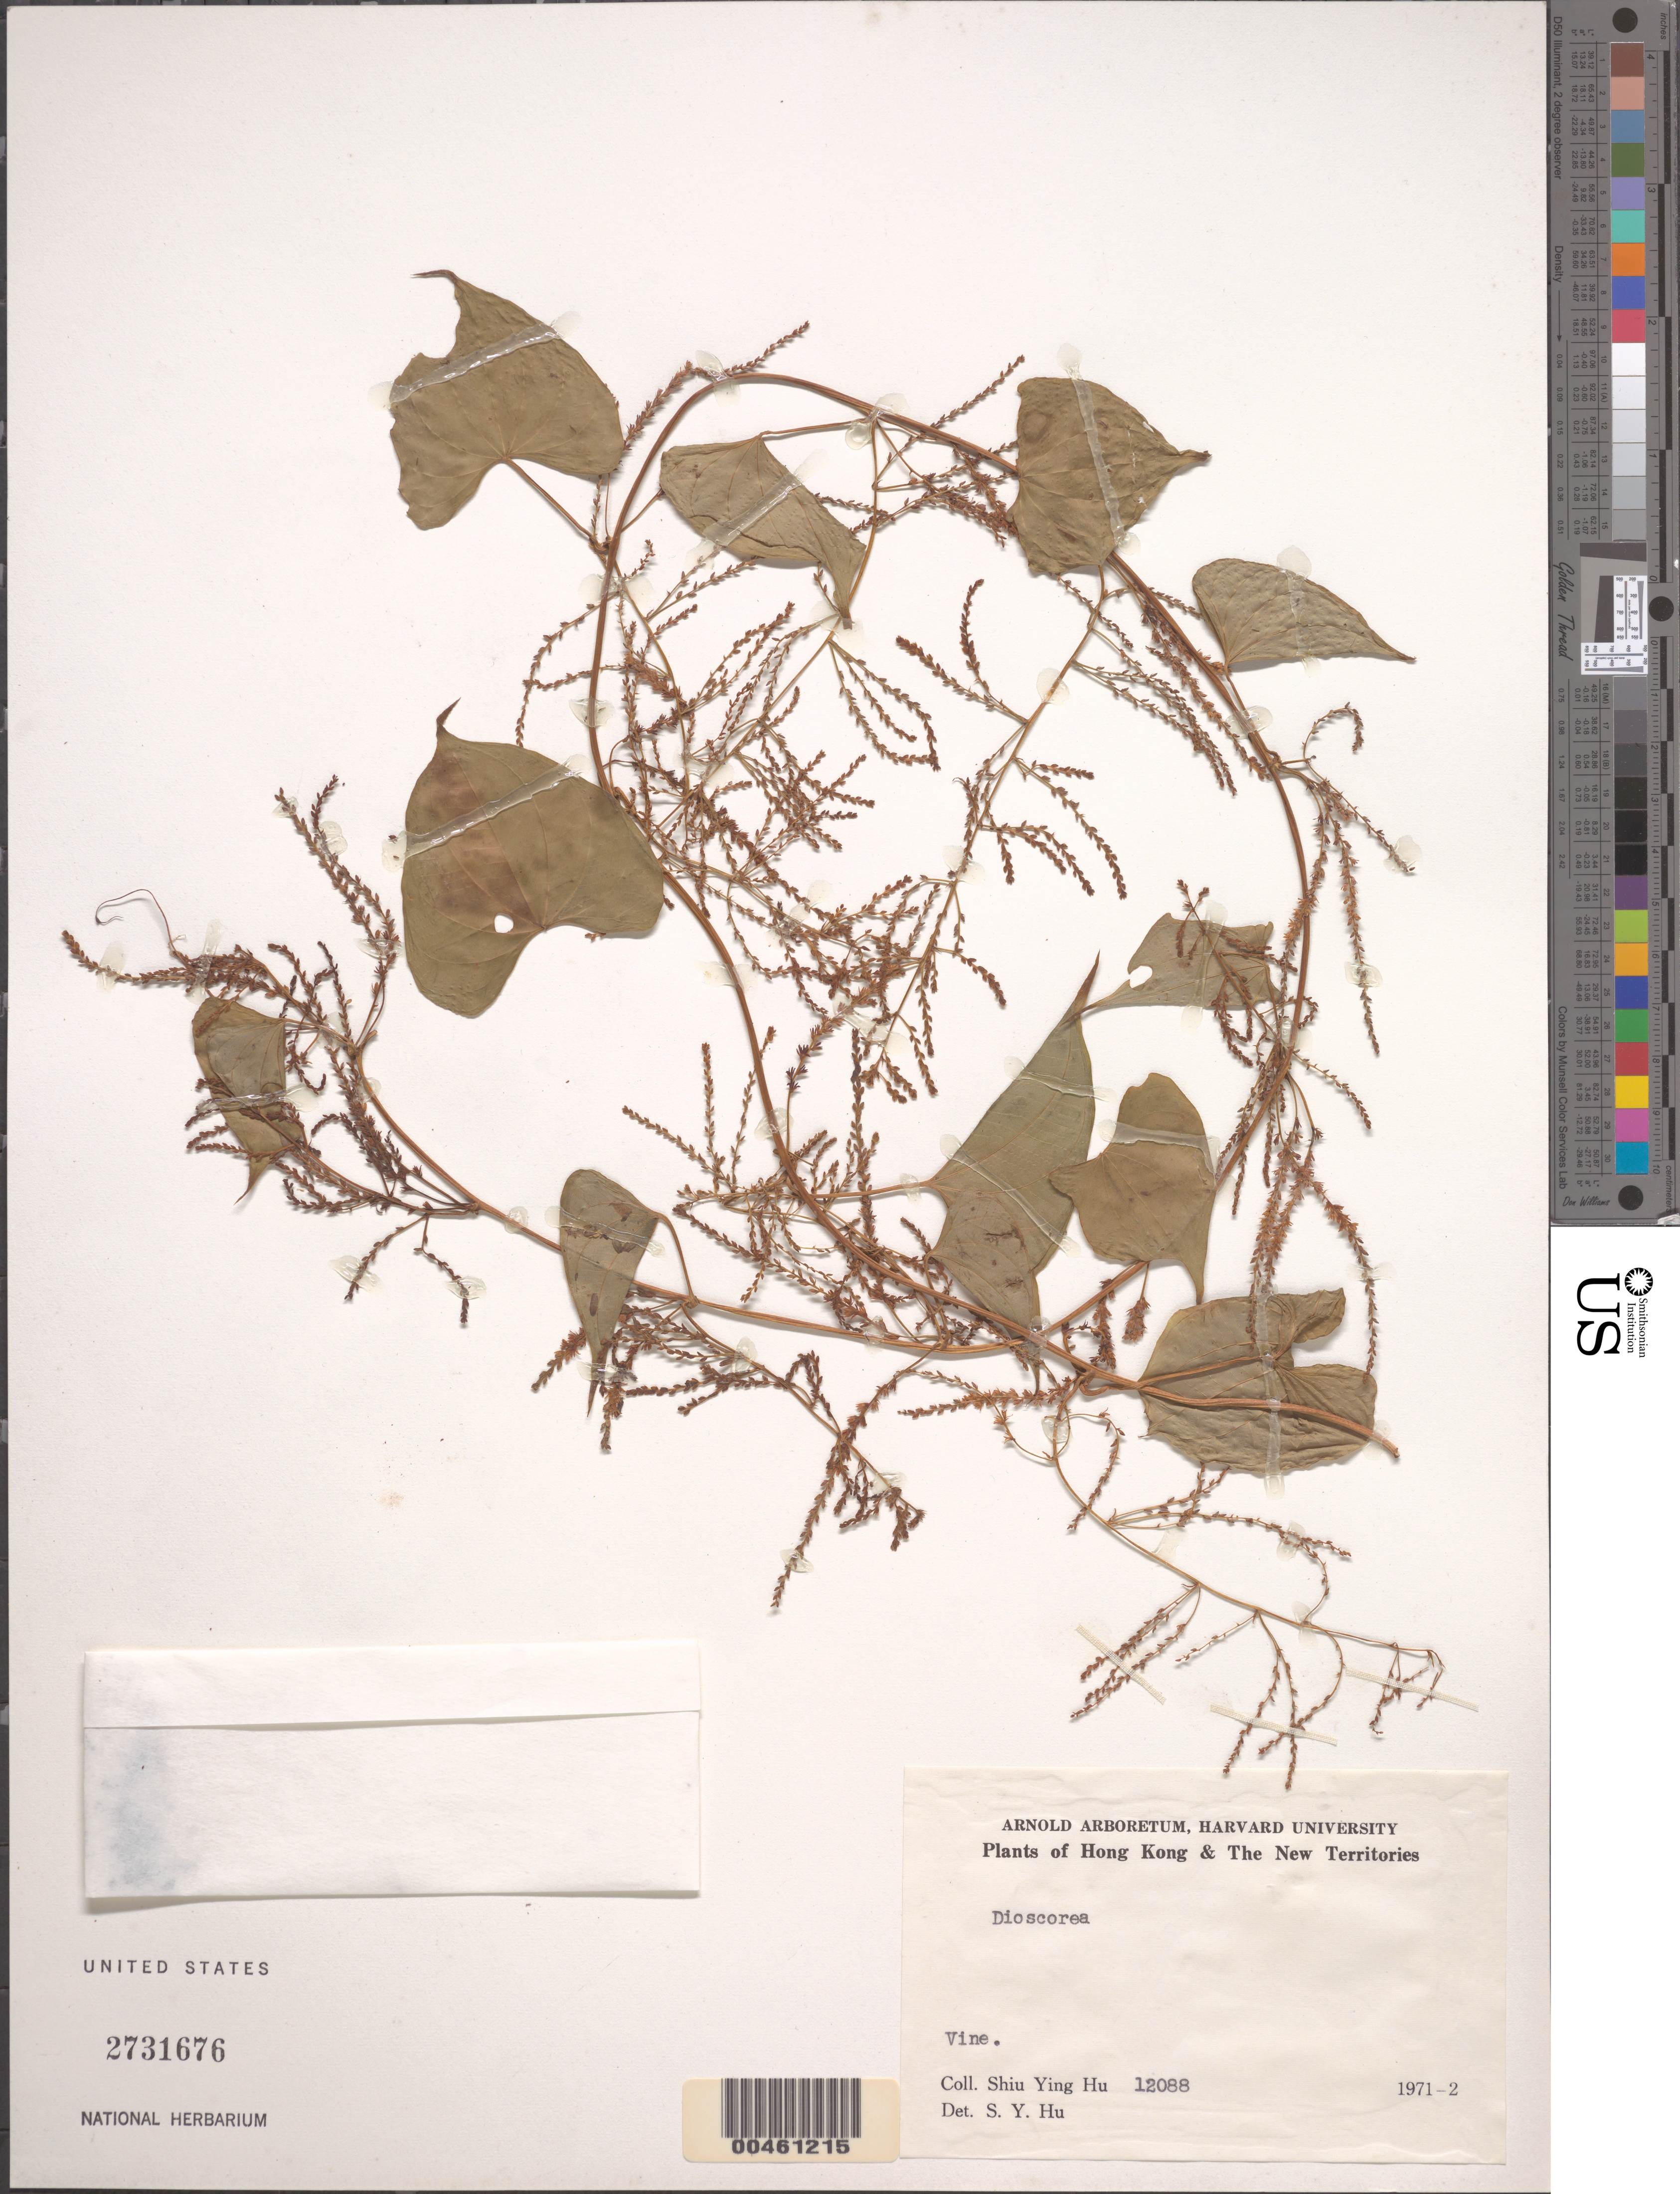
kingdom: Plantae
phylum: Tracheophyta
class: Liliopsida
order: Dioscoreales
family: Dioscoreaceae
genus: Dioscorea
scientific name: Dioscorea sp.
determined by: Hu, S. Y.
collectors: S. Y. Hu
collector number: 12088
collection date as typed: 1971 to -- --- 1972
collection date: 1971/1972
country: China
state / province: Hong Kong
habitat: Vine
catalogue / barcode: US 2731676